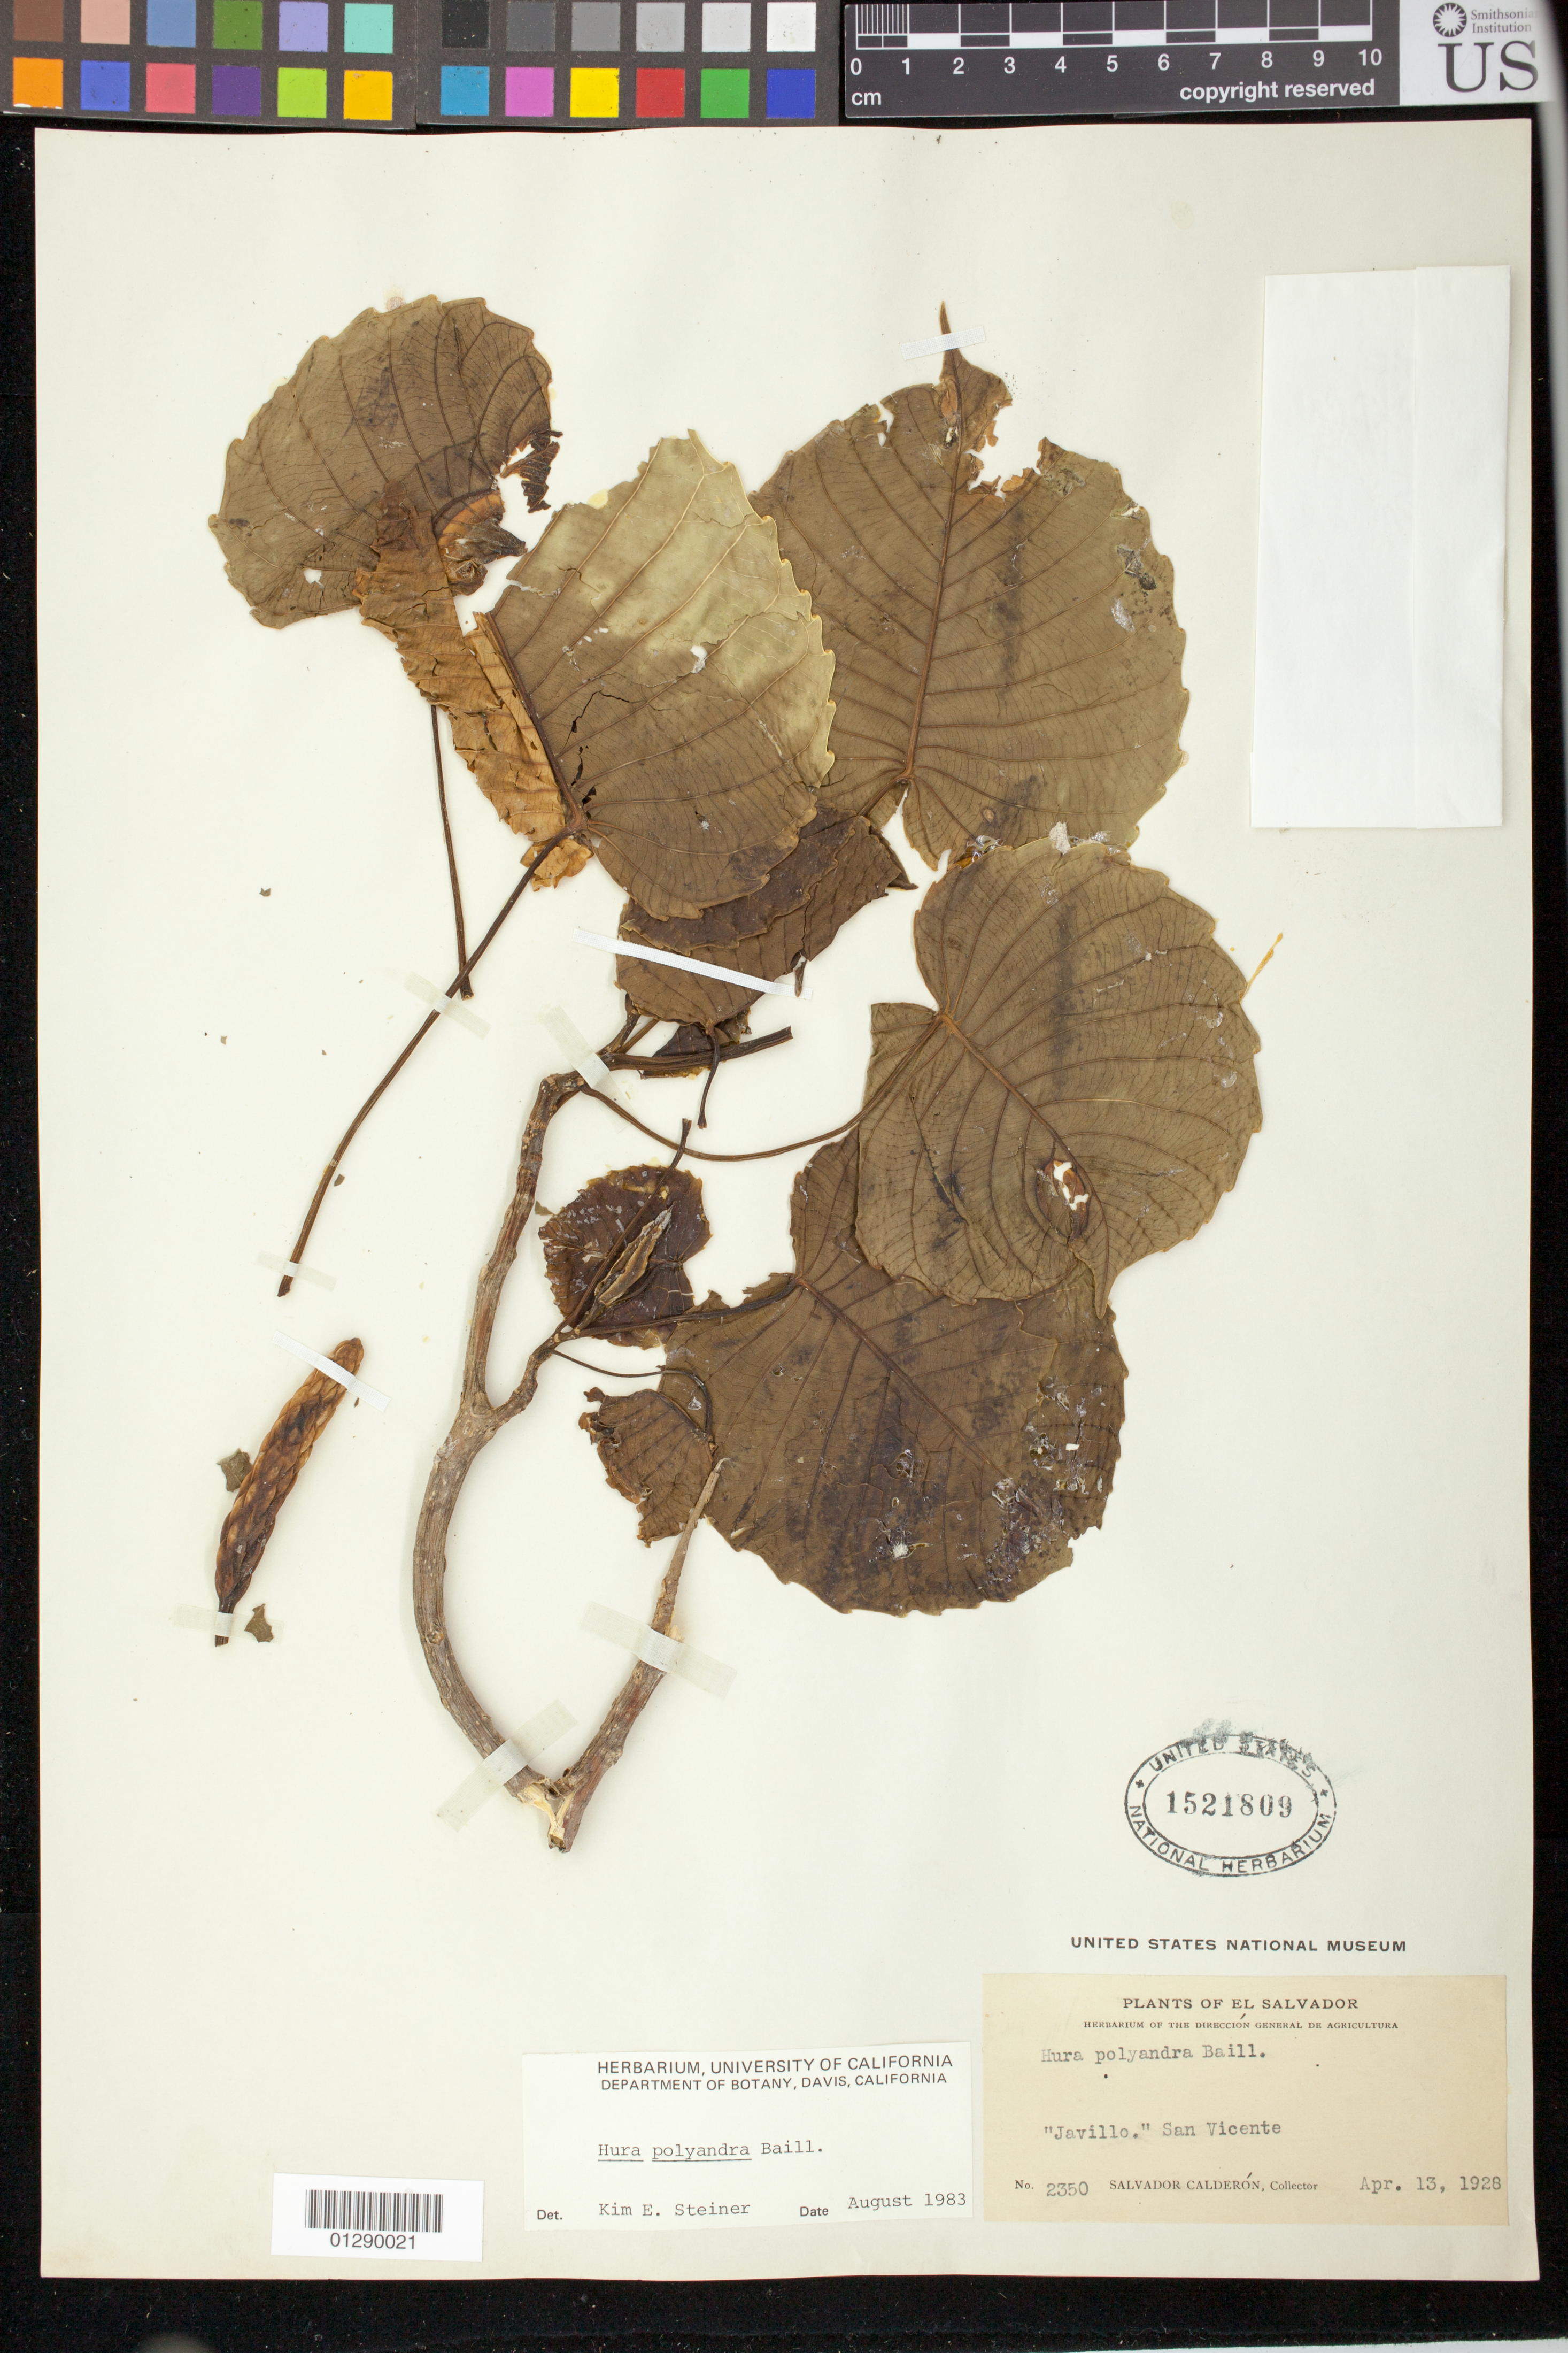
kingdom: Plantae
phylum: Tracheophyta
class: Magnoliopsida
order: Malpighiales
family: Euphorbiaceae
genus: Hura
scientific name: Hura polyandra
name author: Baill.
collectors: S. Calderón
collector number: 2350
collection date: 1928-04-13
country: El Salvador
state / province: San Vincente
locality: Javillo. San Vicente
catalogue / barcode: US 1521809